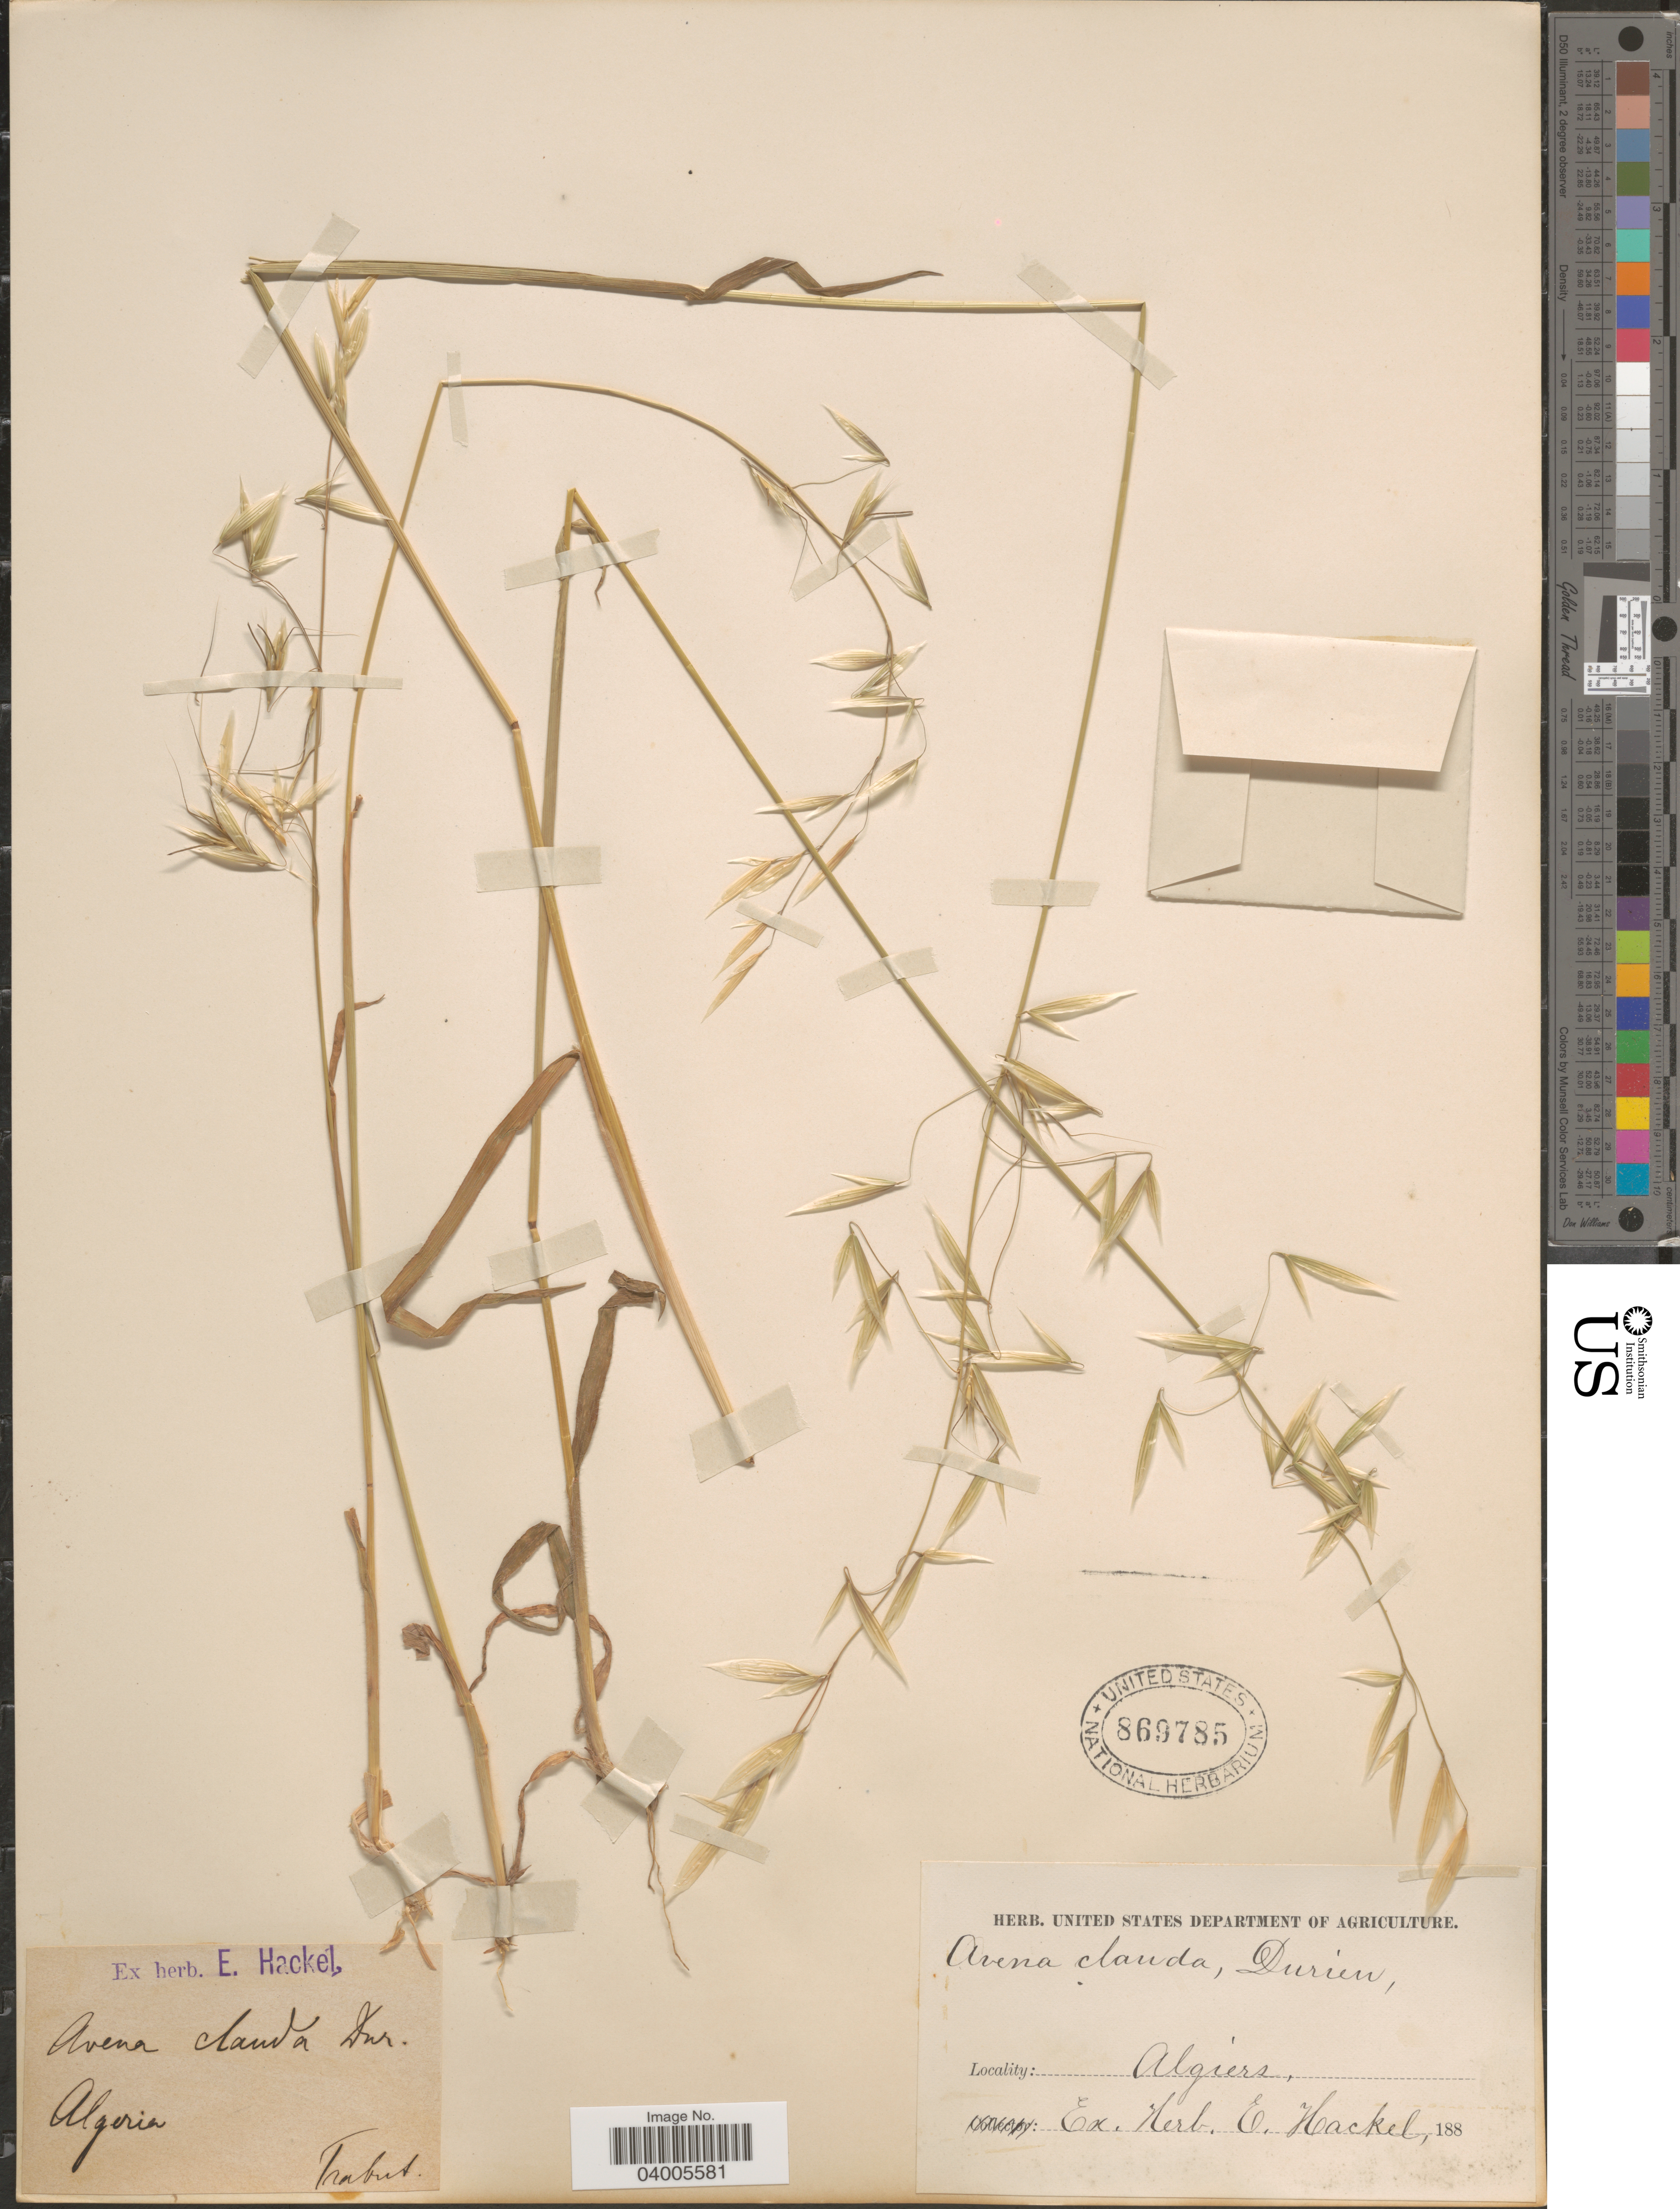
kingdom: Plantae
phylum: Tracheophyta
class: Liliopsida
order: Poales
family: Poaceae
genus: Avena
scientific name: Avena clauda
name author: Durieu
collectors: Trabut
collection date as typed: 188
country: Algeria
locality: Algiers.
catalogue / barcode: US 869785